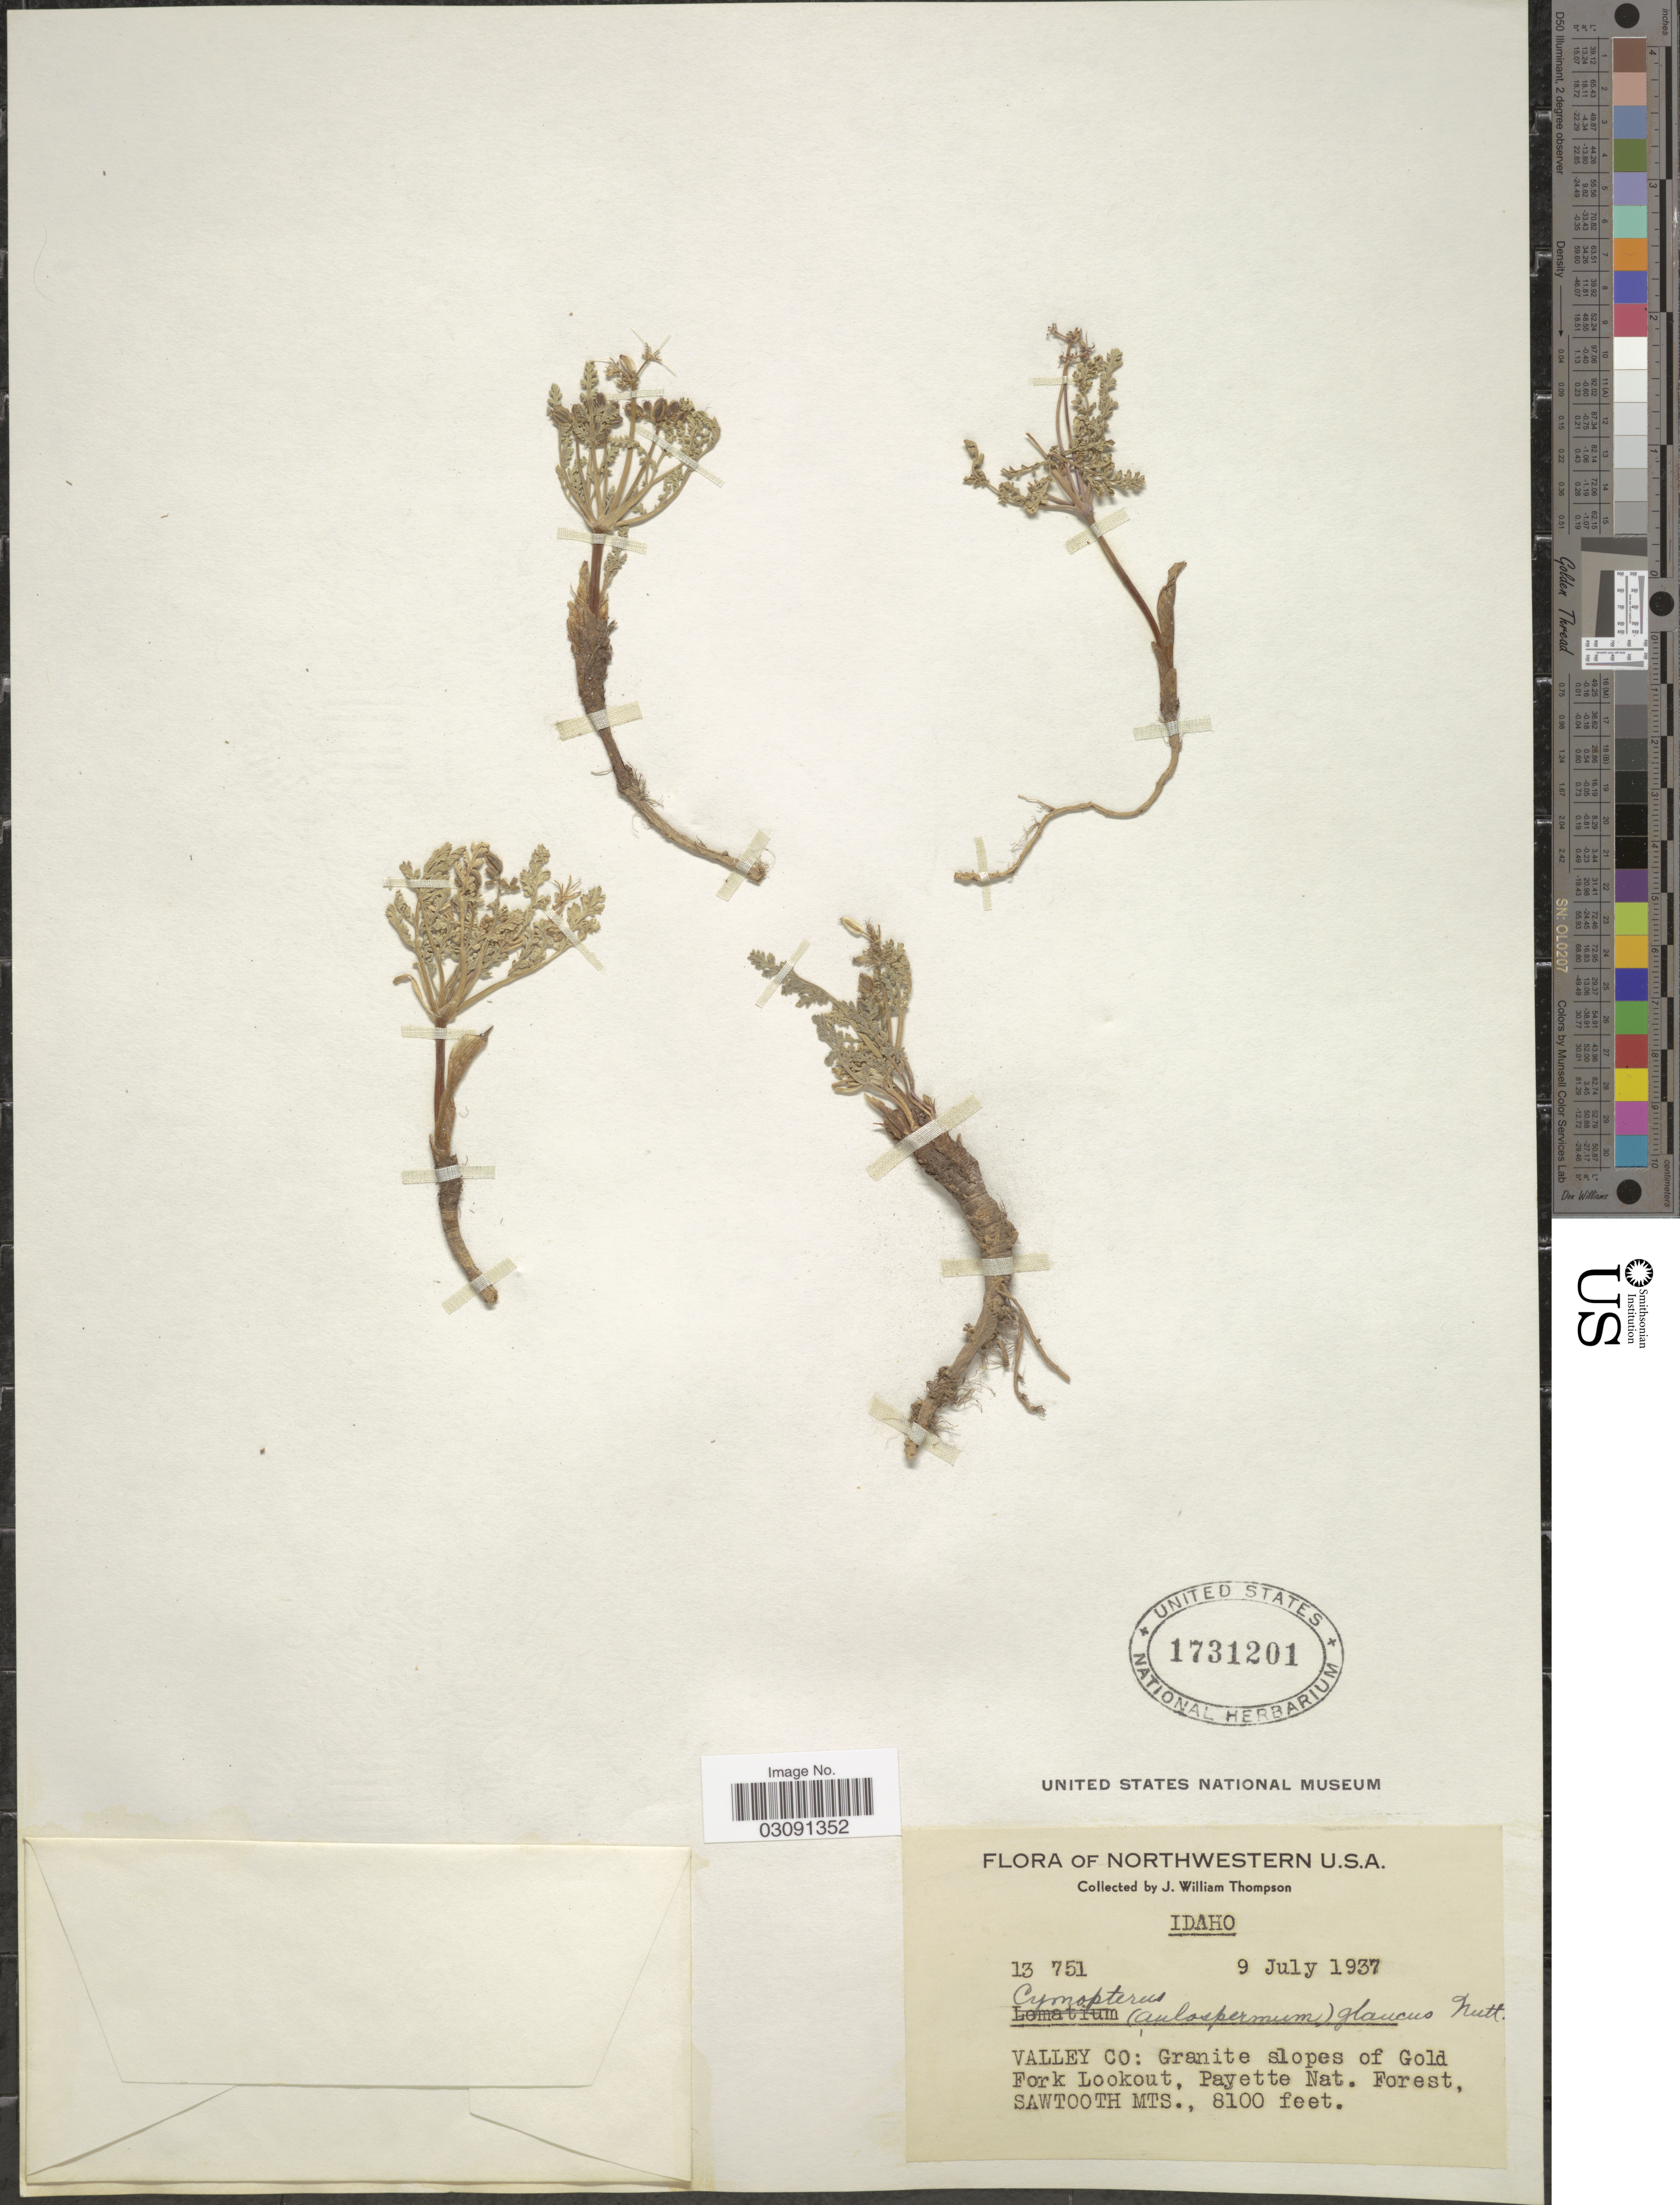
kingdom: Plantae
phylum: Tracheophyta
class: Magnoliopsida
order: Apiales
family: Apiaceae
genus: Cymopterus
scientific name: Cymopterus glaucus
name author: Nutt.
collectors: J. W. Thompson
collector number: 13751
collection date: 1937-07-09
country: United States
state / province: Idaho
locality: Northwestern U.S.A. Valley Co: Granite slopes of Gold Fork Lookout, Payette Nat. Forest, Sawtooth Mts.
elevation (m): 2469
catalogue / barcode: US 1731201